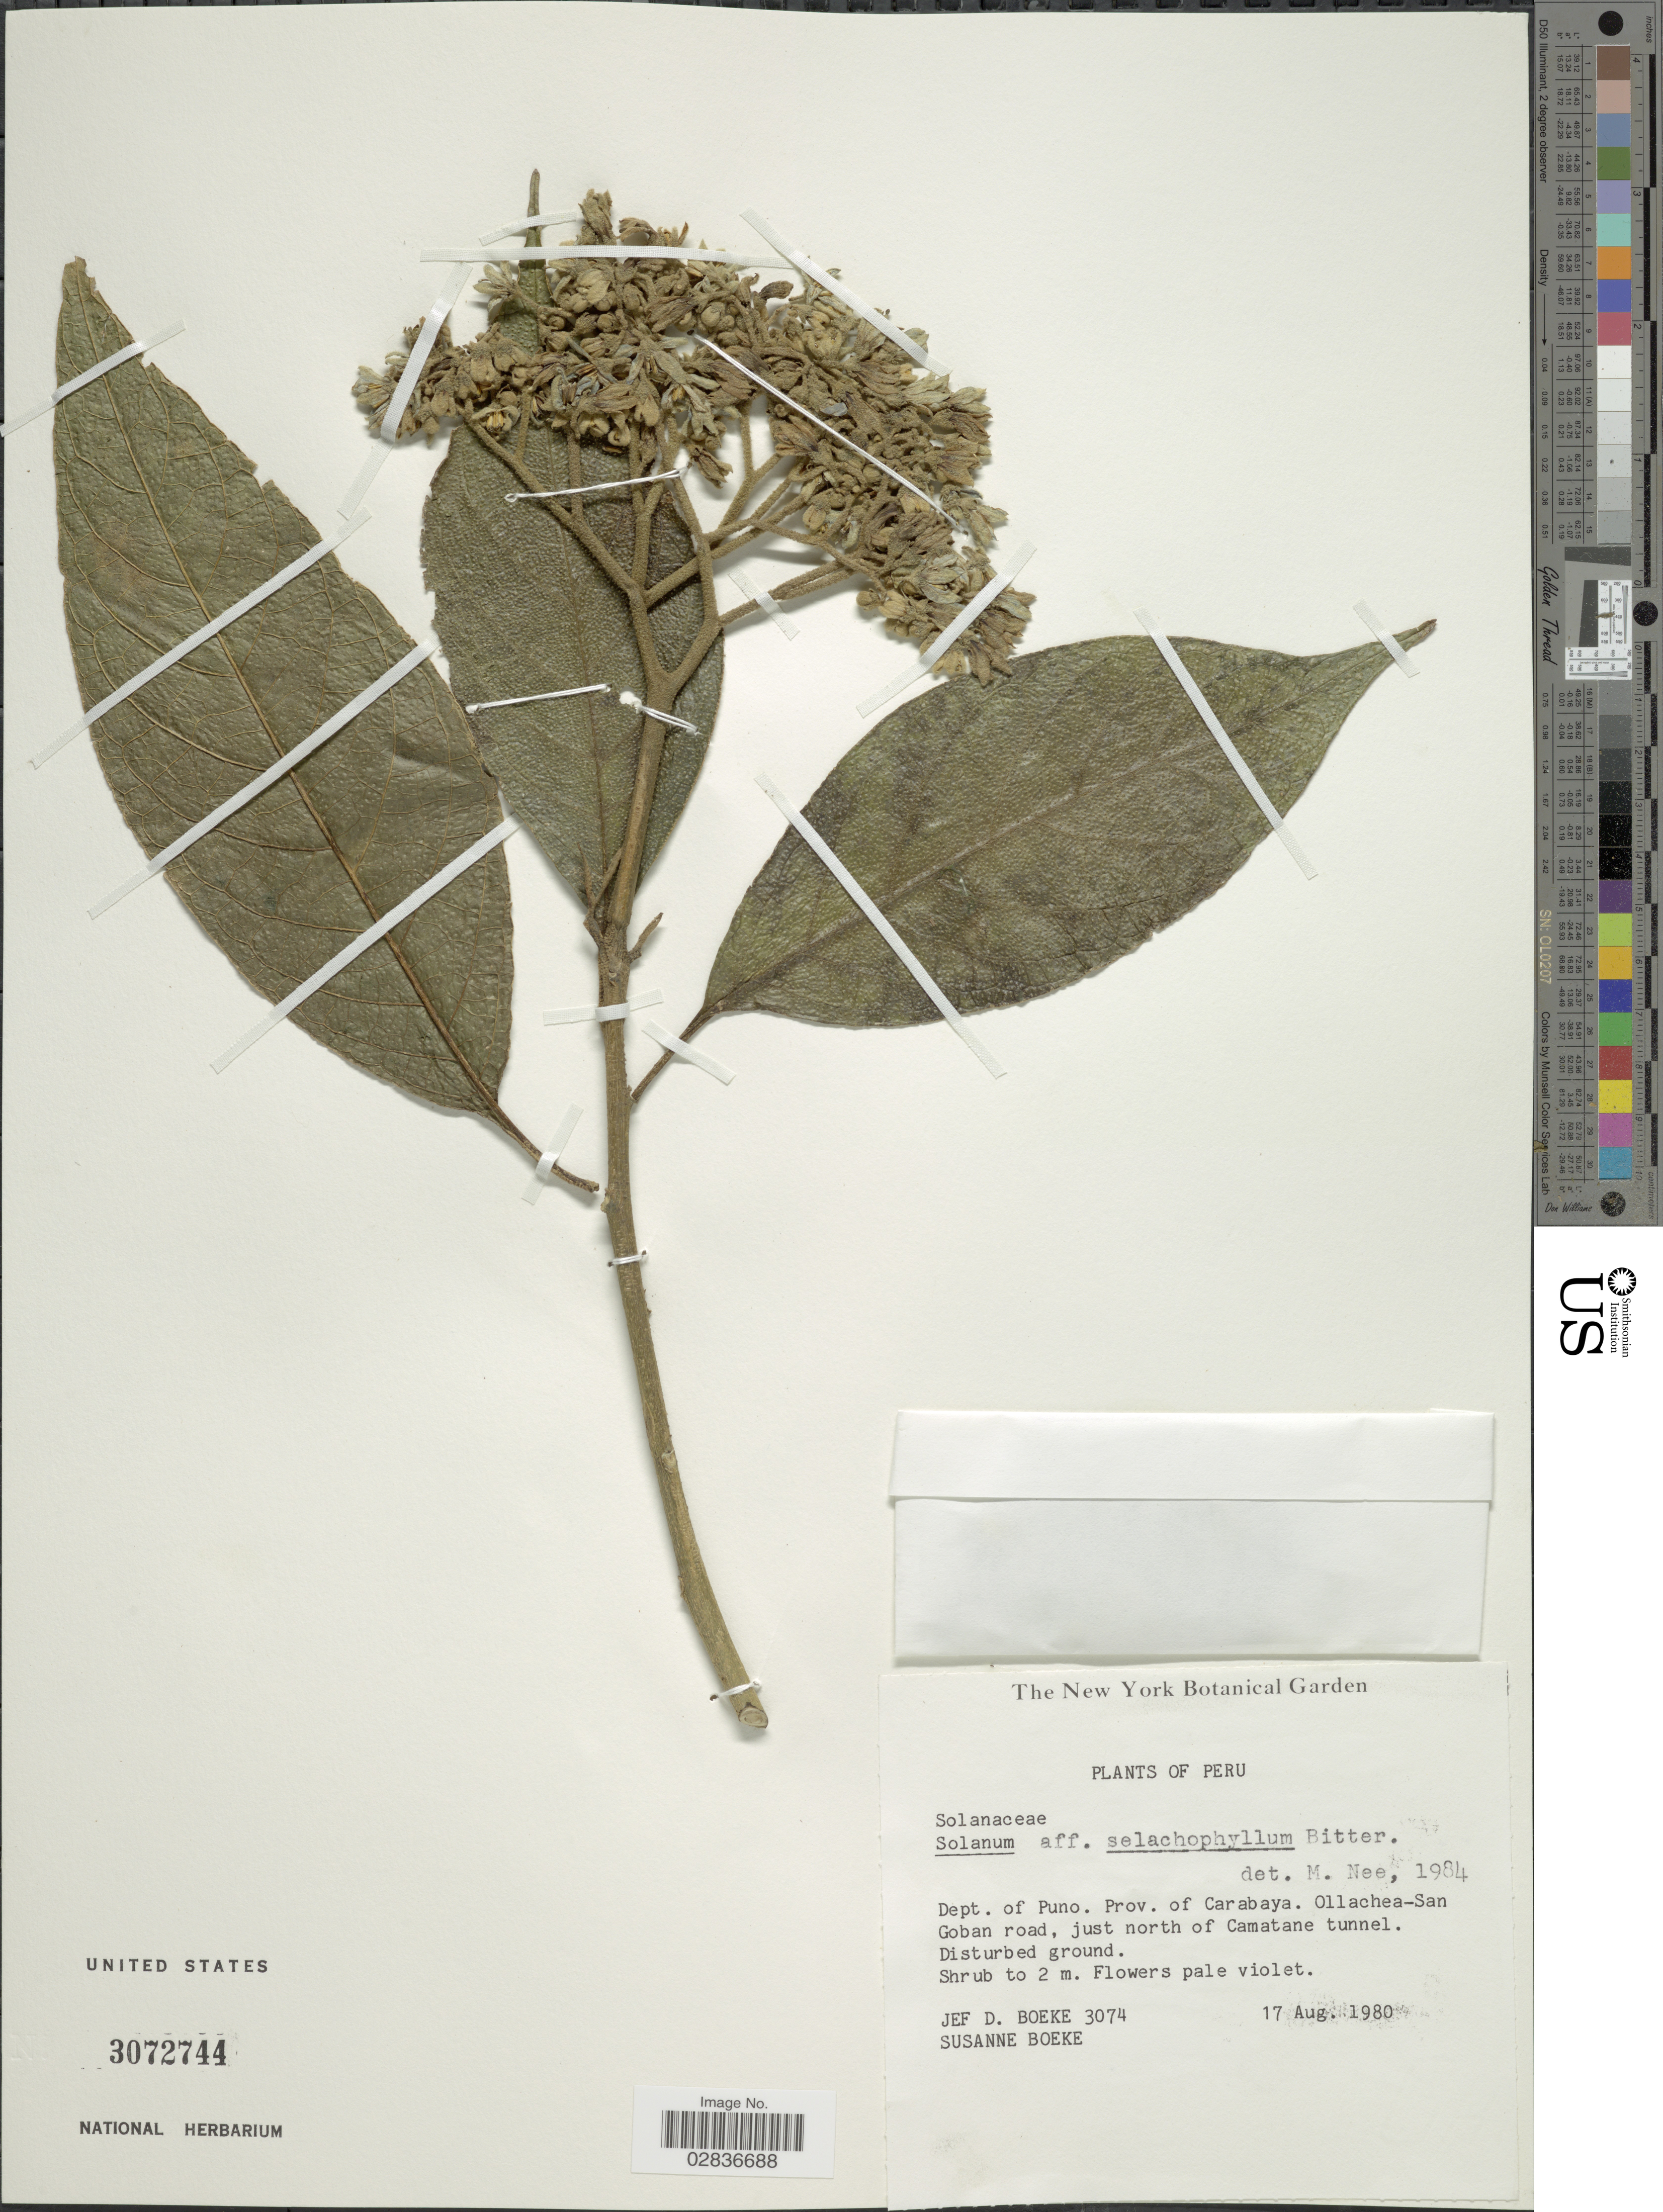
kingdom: Plantae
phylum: Tracheophyta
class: Magnoliopsida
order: Solanales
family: Solanaceae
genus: Solanum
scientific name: Solanum selachophyllum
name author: Bitter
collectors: J. Boeke & S. Boeke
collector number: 3074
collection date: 1980-08-17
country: Peru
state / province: Puno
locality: Dept. of Puno. Prov. of Carabaya. Ollachea-San Goban road, just north of Camatane tunnel.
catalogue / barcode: US 3072744